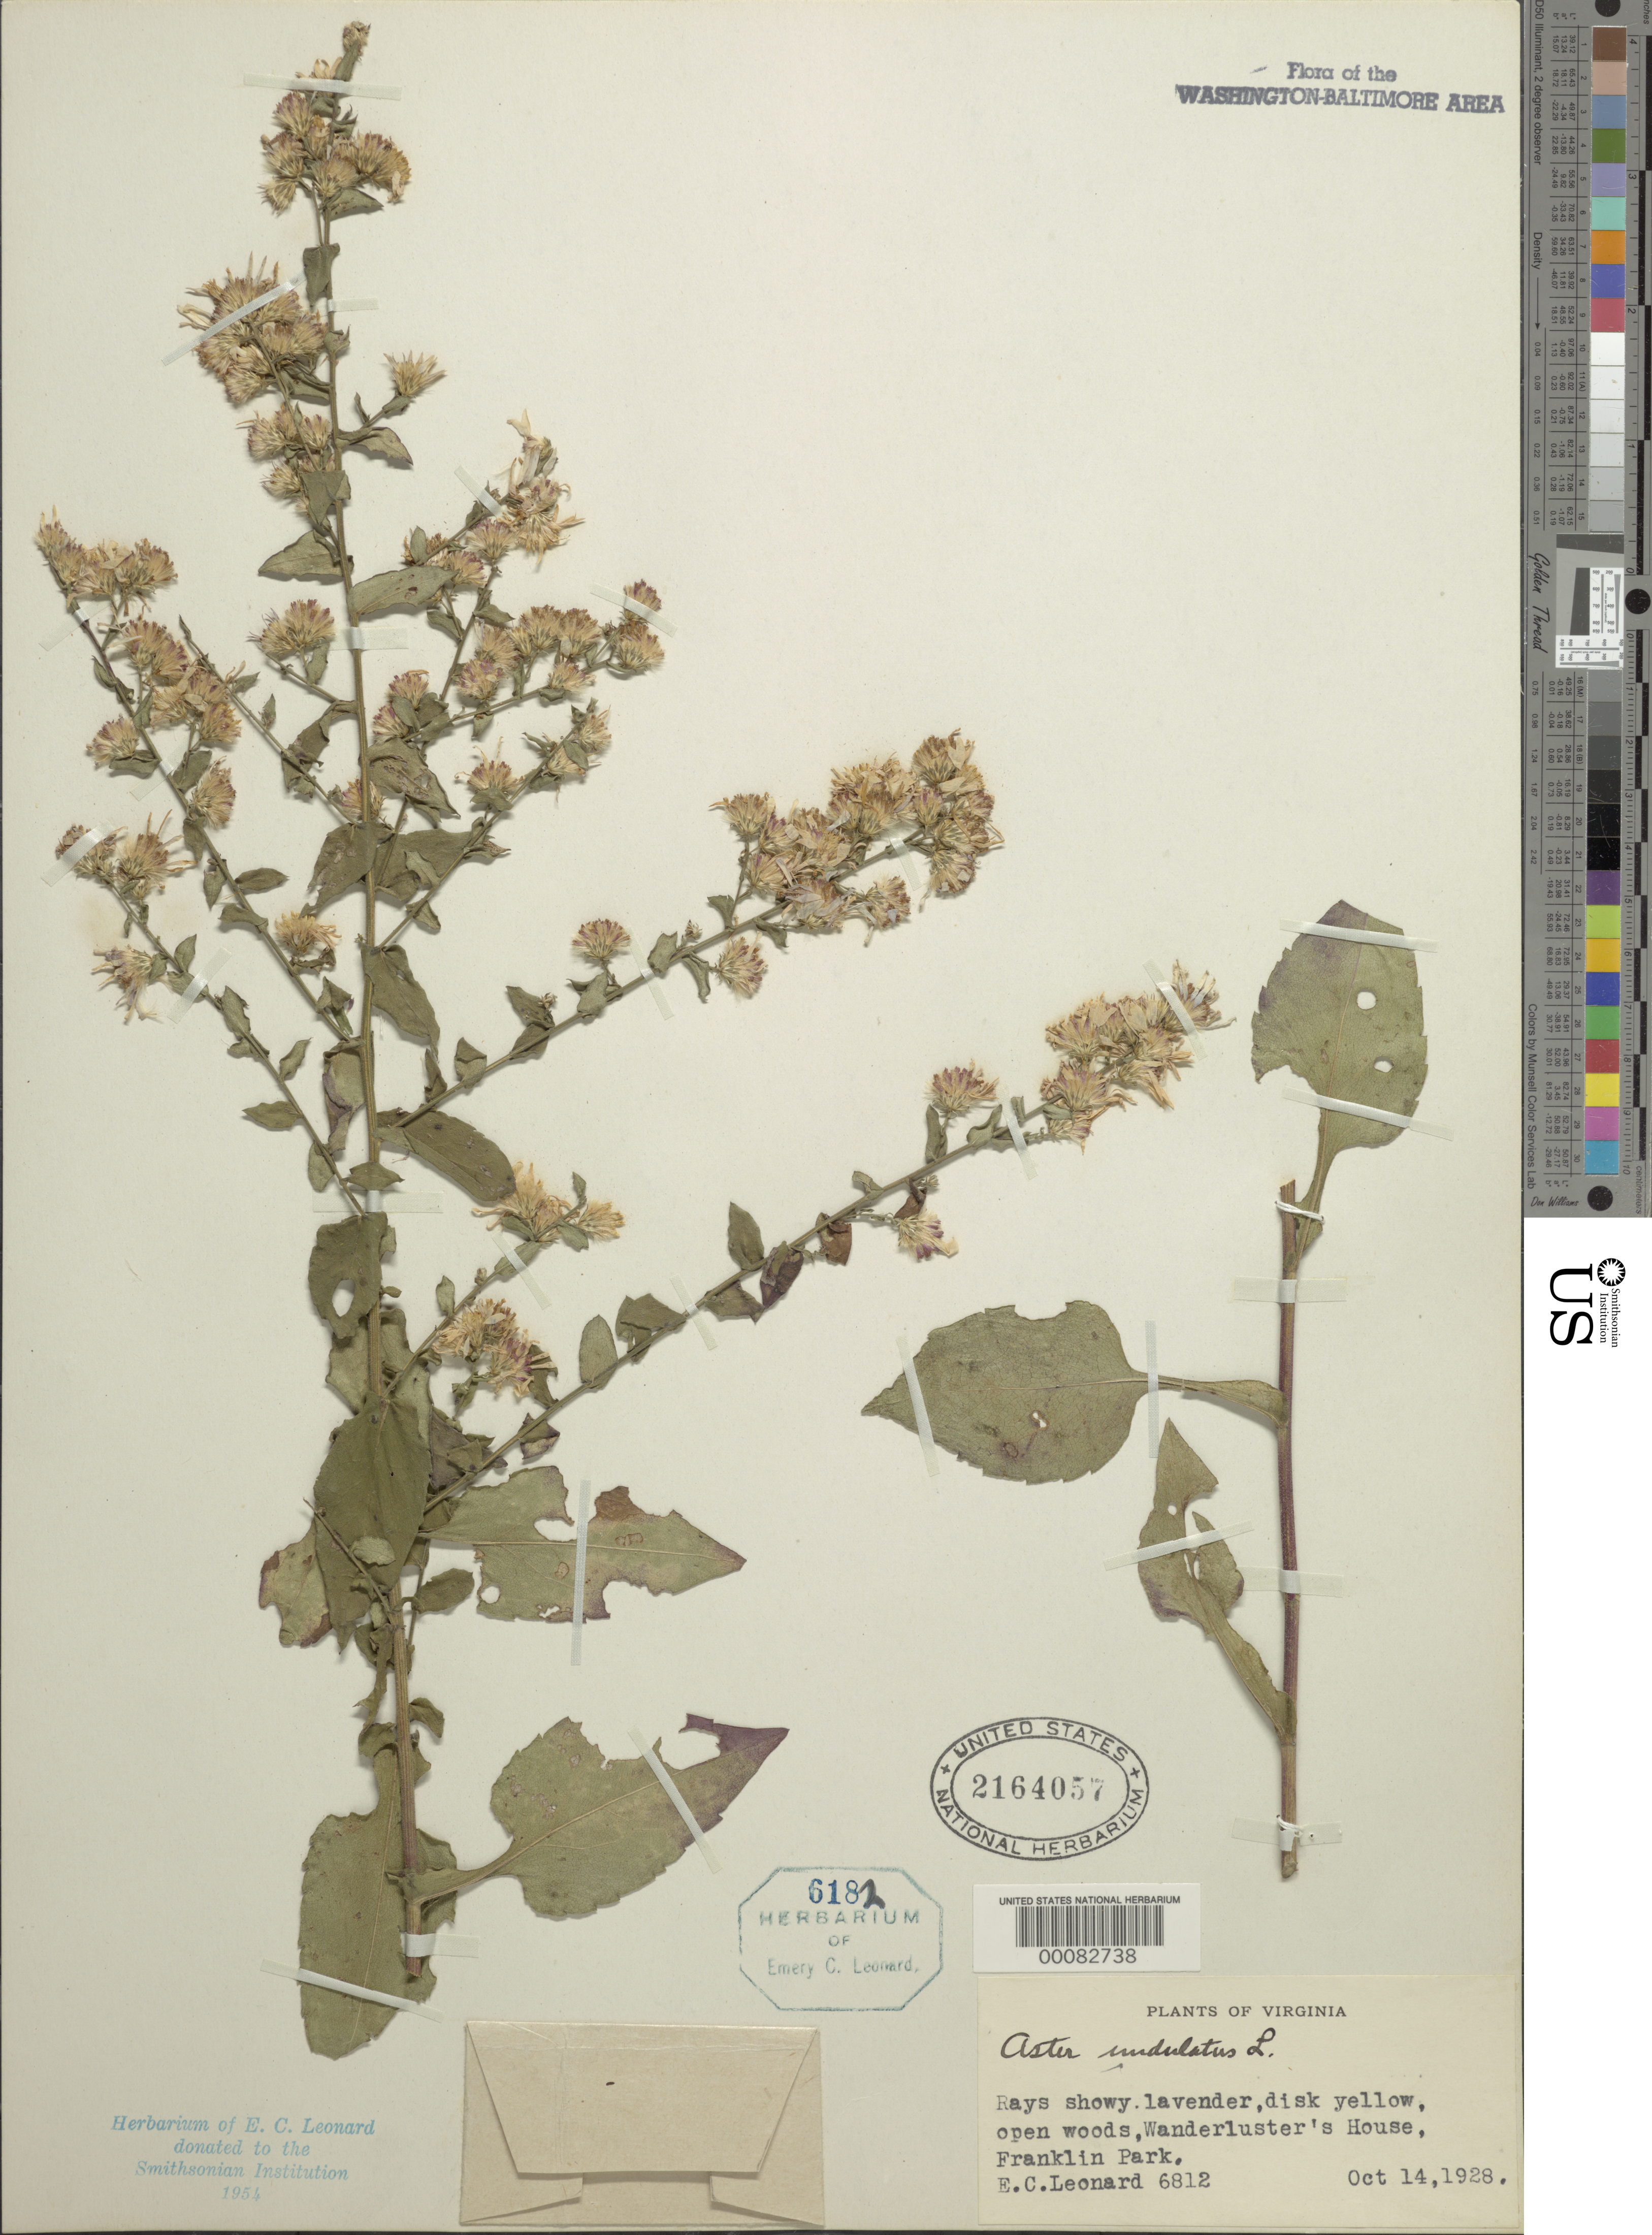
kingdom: Plantae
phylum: Tracheophyta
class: Magnoliopsida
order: Asterales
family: Asteraceae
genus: Symphyotrichum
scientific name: Symphyotrichum undulatum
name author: (L.) G.L. Nesom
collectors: E. C. Leonard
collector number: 6812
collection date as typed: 14 Oct 1928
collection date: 1928-10-14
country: United States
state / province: Virginia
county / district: Fairfax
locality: Franklin Park Wanderlusters House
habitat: Open woods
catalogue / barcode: US 2164057